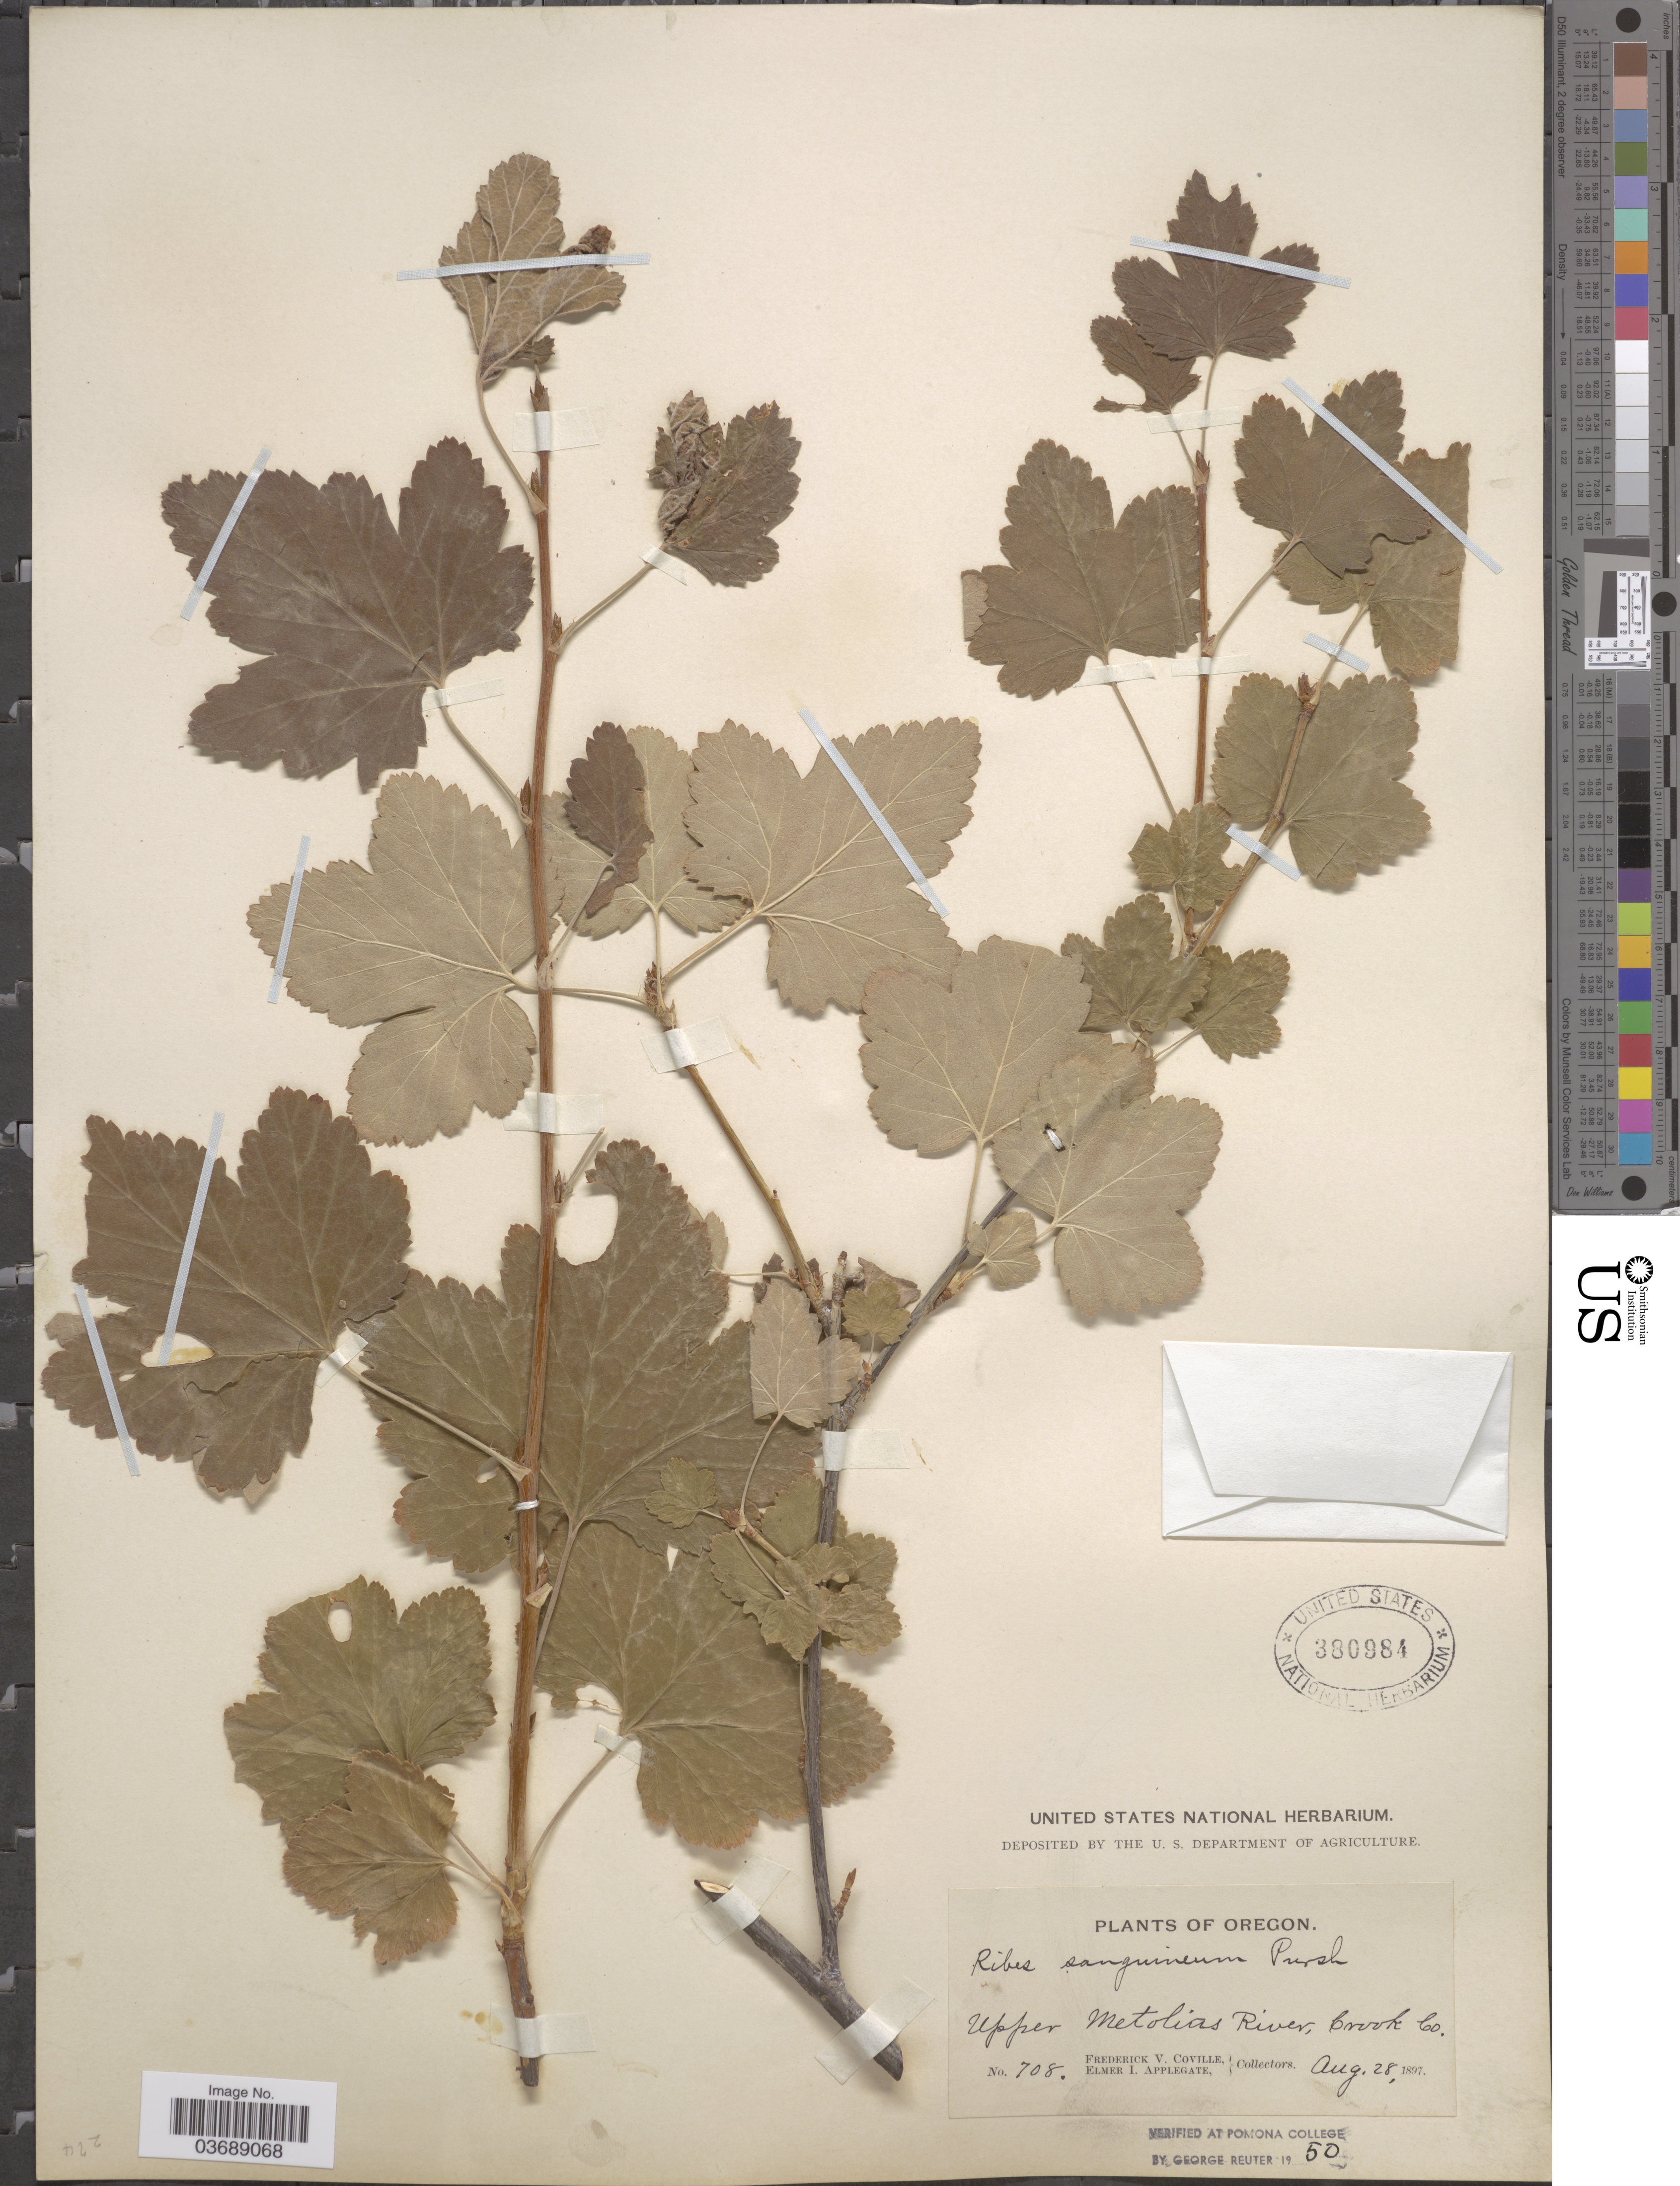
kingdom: Plantae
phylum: Tracheophyta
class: Magnoliopsida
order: Saxifragales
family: Grossulariaceae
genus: Ribes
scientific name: Ribes sanguineum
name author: Pursh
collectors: F. V. Coville & E. I. Applegate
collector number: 708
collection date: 1897-08-28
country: United States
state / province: Oregon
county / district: Crook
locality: Upper Metolias River, Crook Co.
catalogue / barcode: US 380984